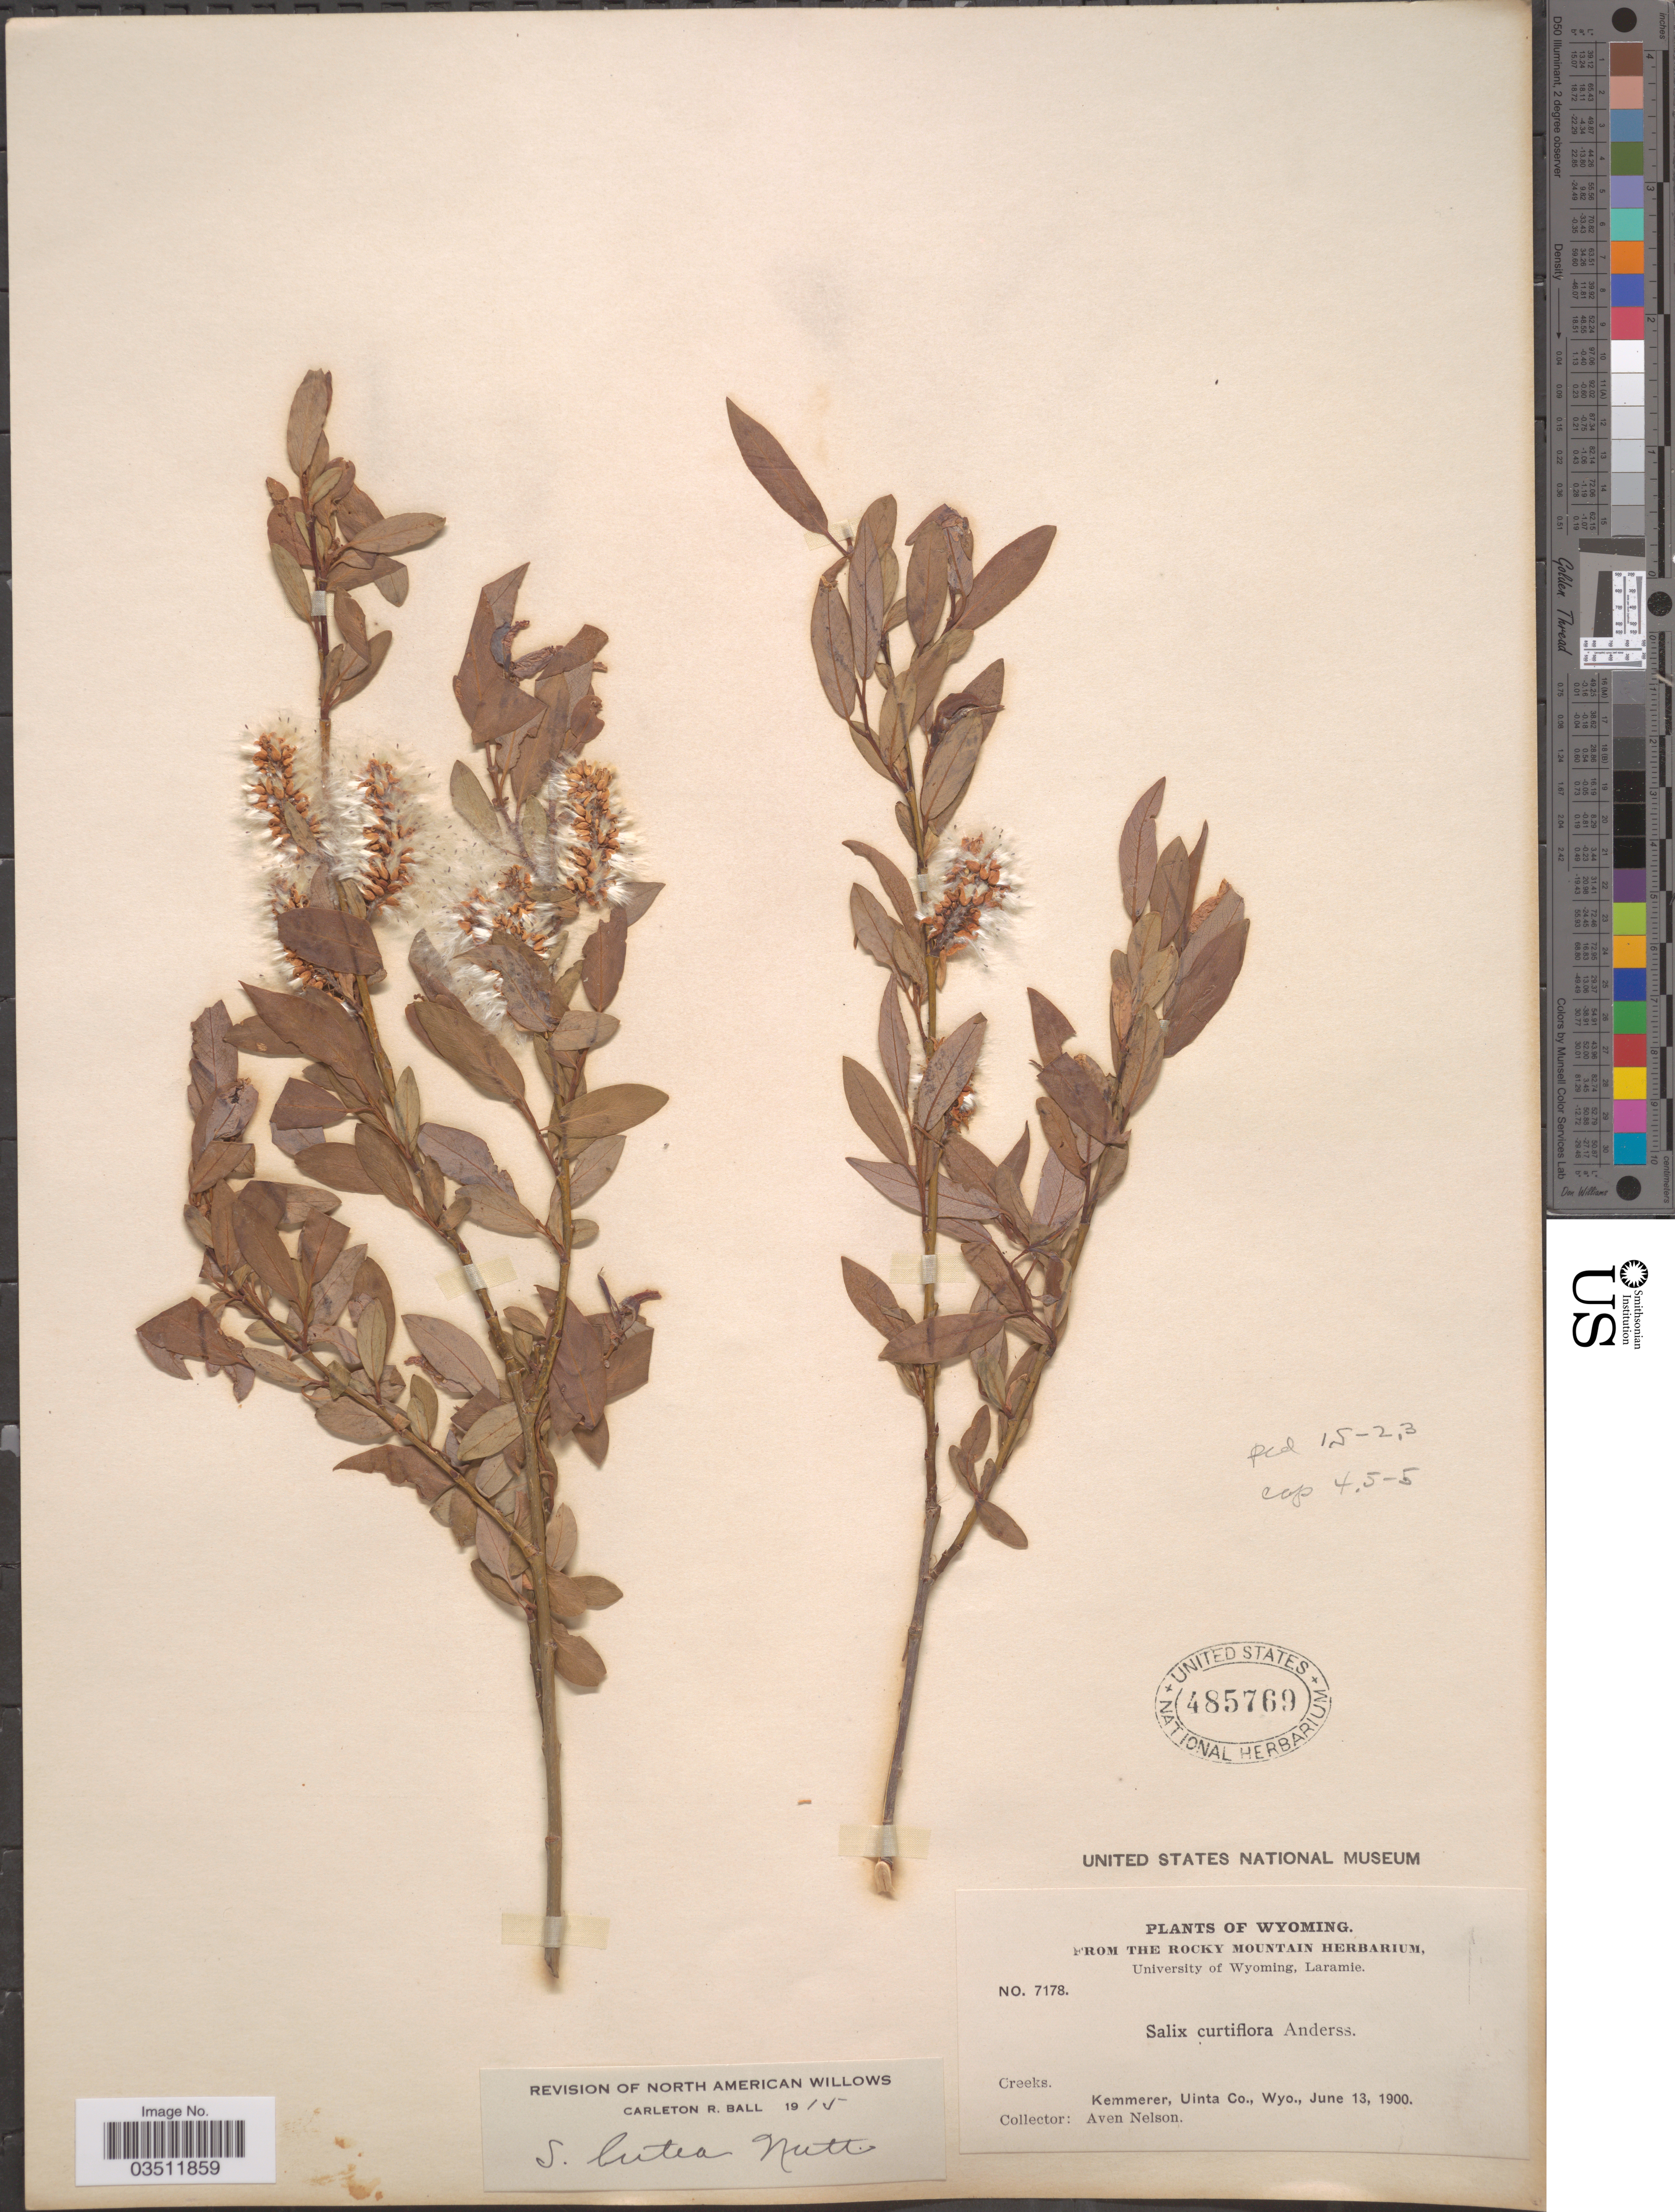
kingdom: Plantae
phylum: Tracheophyta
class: Magnoliopsida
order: Malpighiales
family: Salicaceae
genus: Salix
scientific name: Salix lutea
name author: Nutt.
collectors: A. Nelson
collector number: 7178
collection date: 1900-06-13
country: United States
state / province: Wyoming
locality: Creeks. Kemmerer, Uinta Co.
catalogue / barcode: US 485769